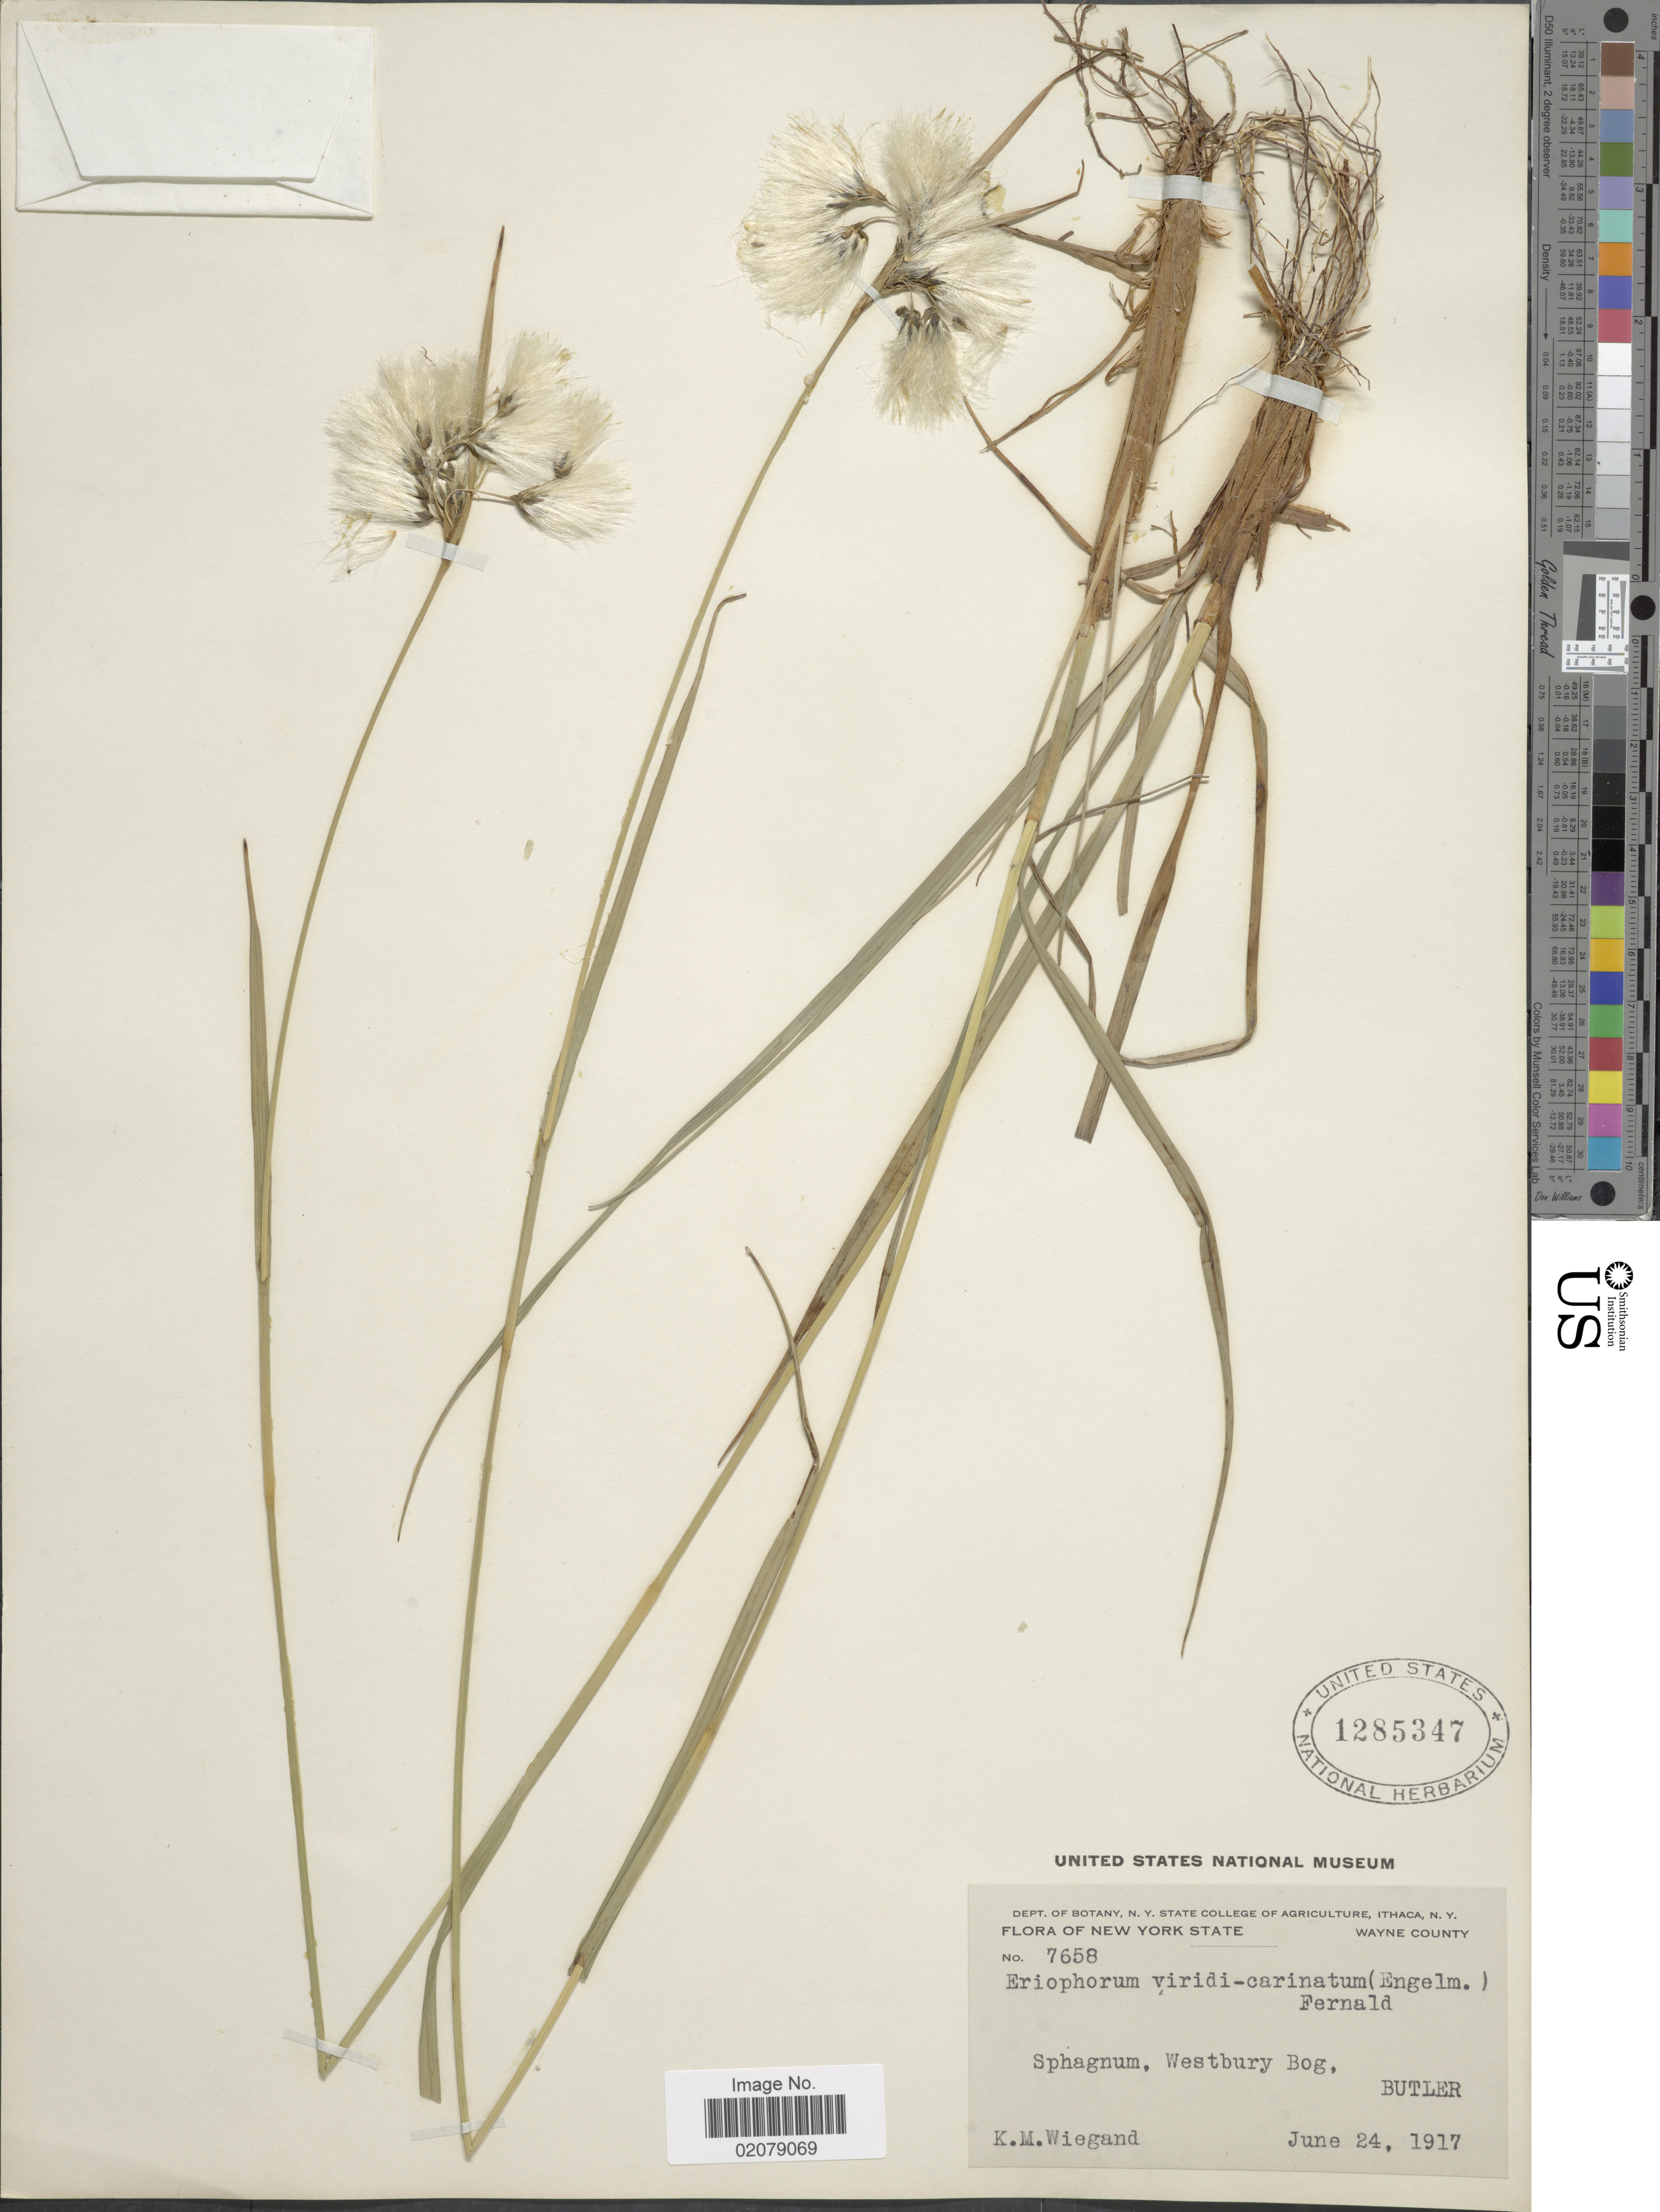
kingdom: Plantae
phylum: Tracheophyta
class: Liliopsida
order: Poales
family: Cyperaceae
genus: Eriophorum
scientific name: Eriophorum viridicarinatum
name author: (Englem.) Fernald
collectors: K. M. Wiegand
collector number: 7658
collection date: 1917-06-24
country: United States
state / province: New York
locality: New York State, Wayne County, Sphagnum, Westbury Bog, Butler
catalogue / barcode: US 1285347